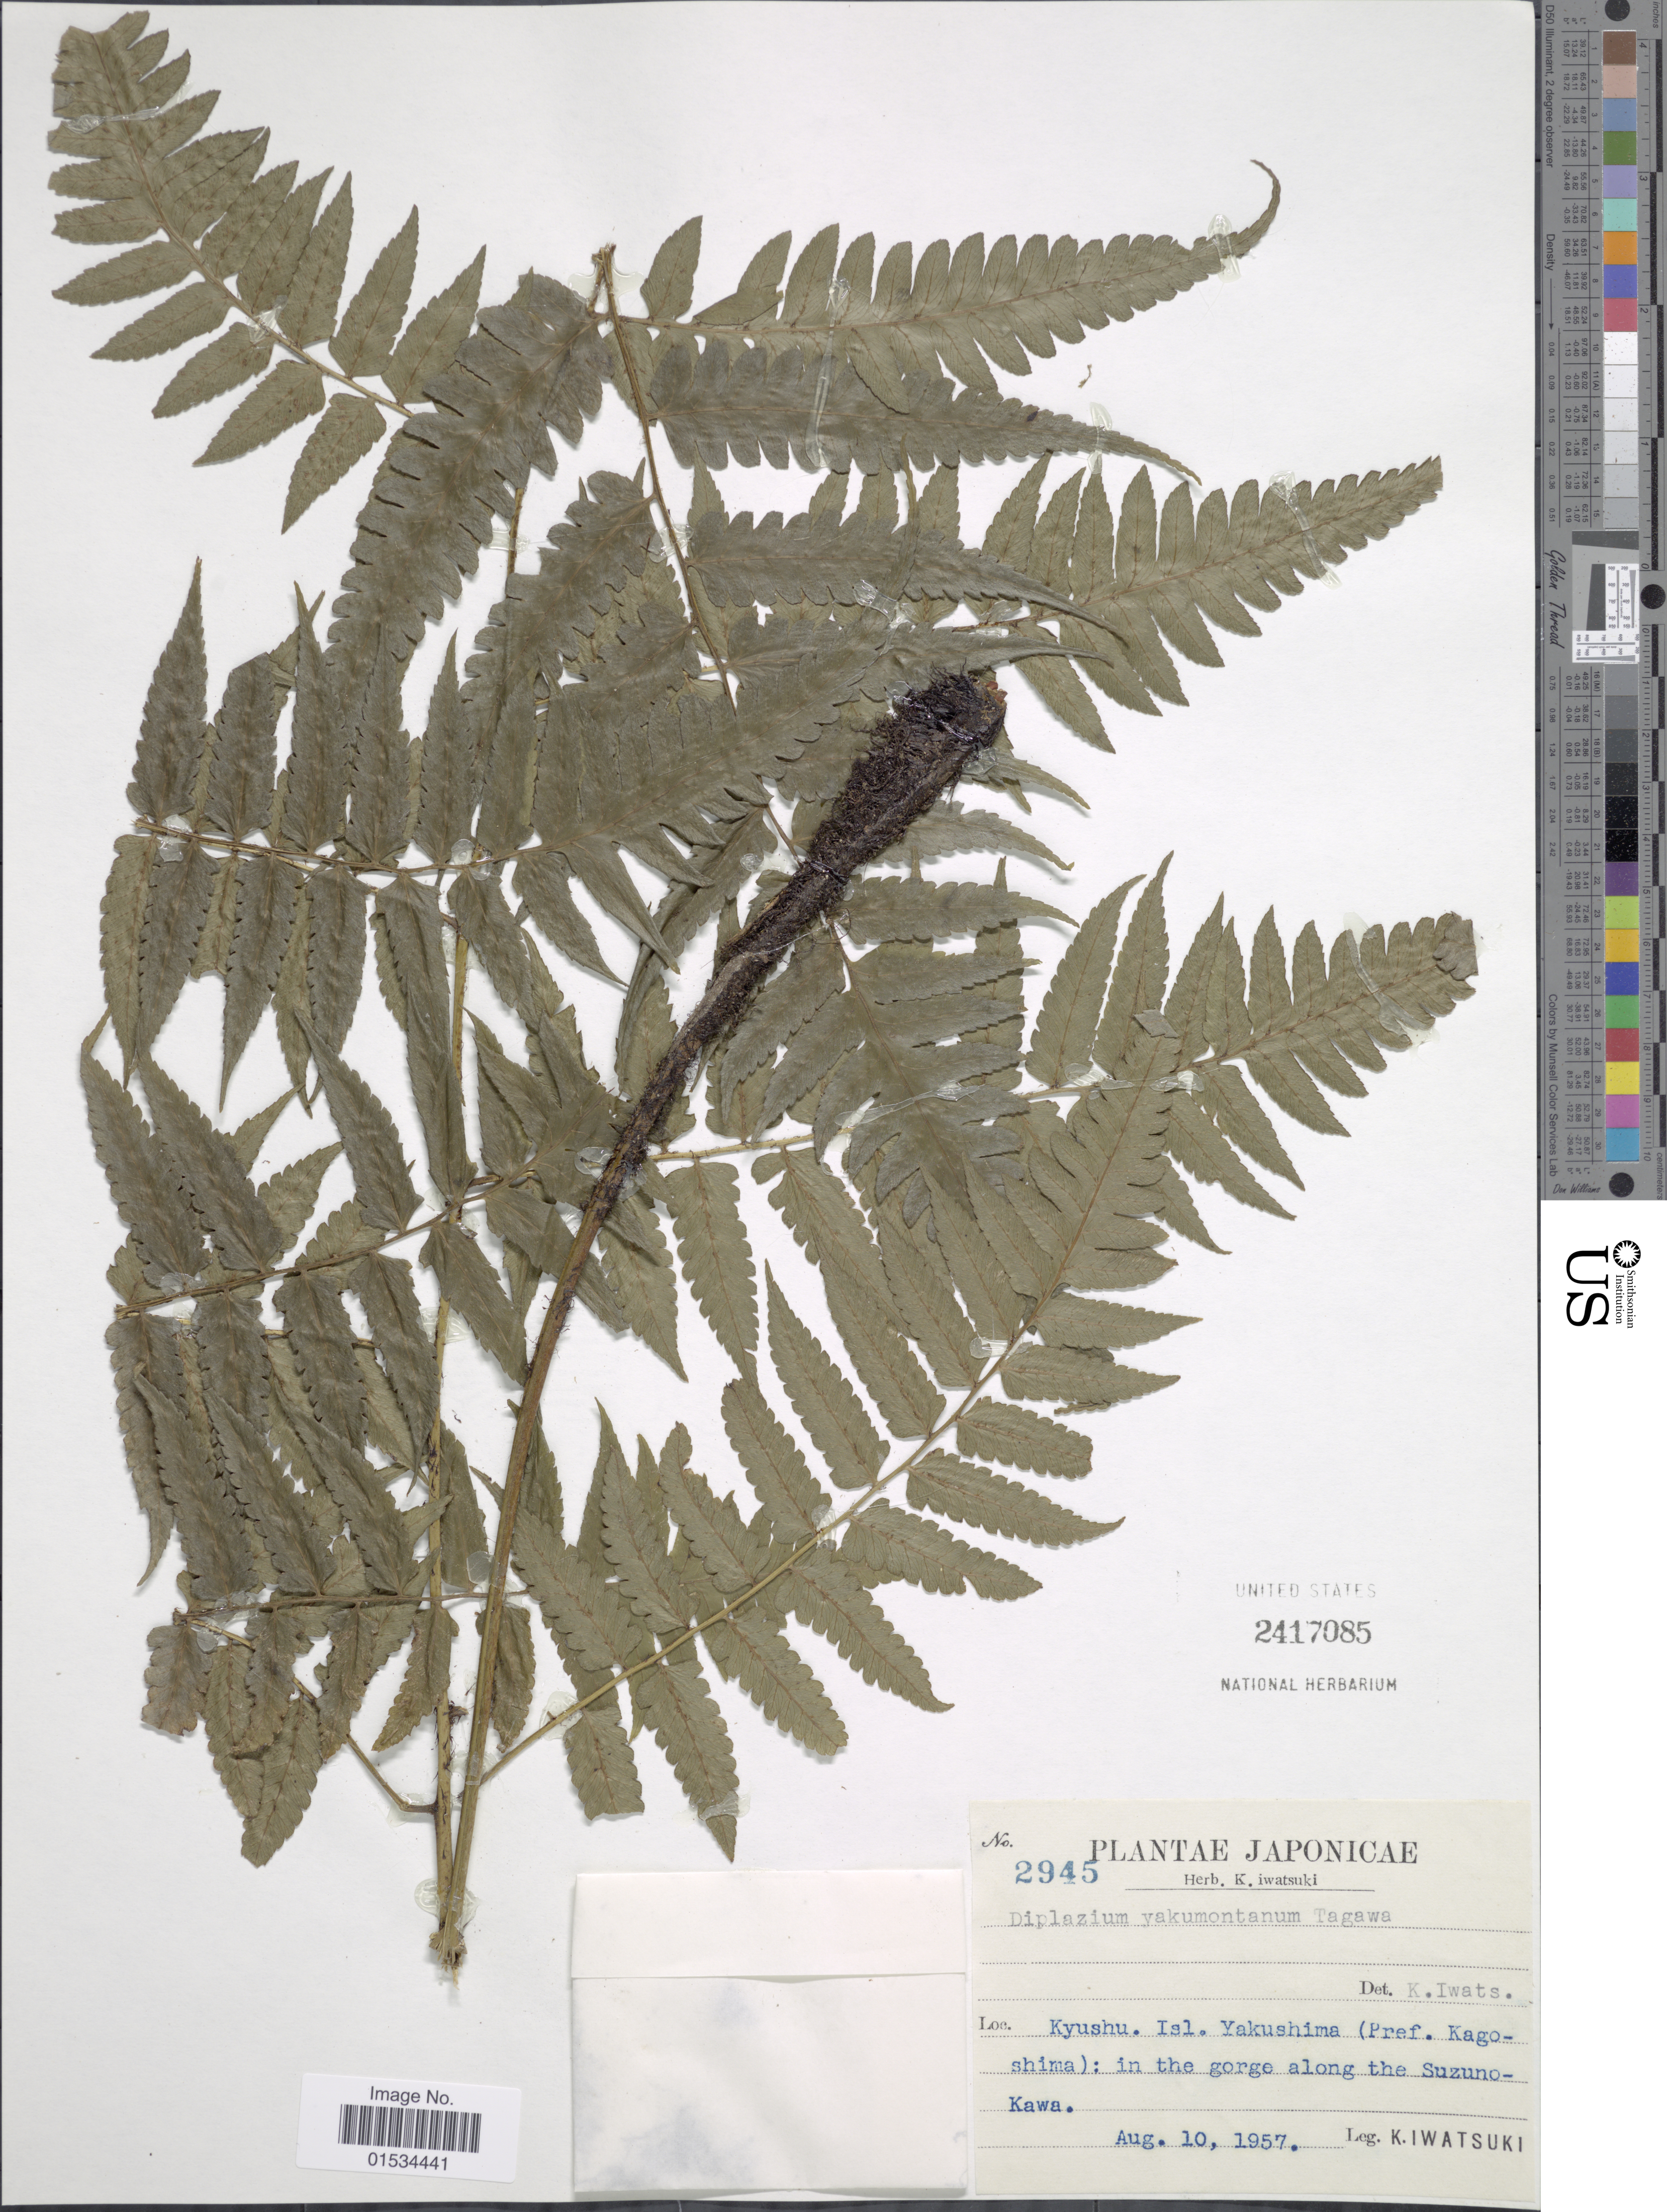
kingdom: Plantae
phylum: Tracheophyta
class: Polypodiopsida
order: Polypodiales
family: Athyriaceae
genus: Diplazium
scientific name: Diplazium yakumontanum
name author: Tagawa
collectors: K. Iwatsuki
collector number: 2945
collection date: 1957-08-10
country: Japan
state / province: Kagosima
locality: Kyushu. Isl. Yakushima, in the gorge along the Suzunokawa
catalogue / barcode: US 2417085